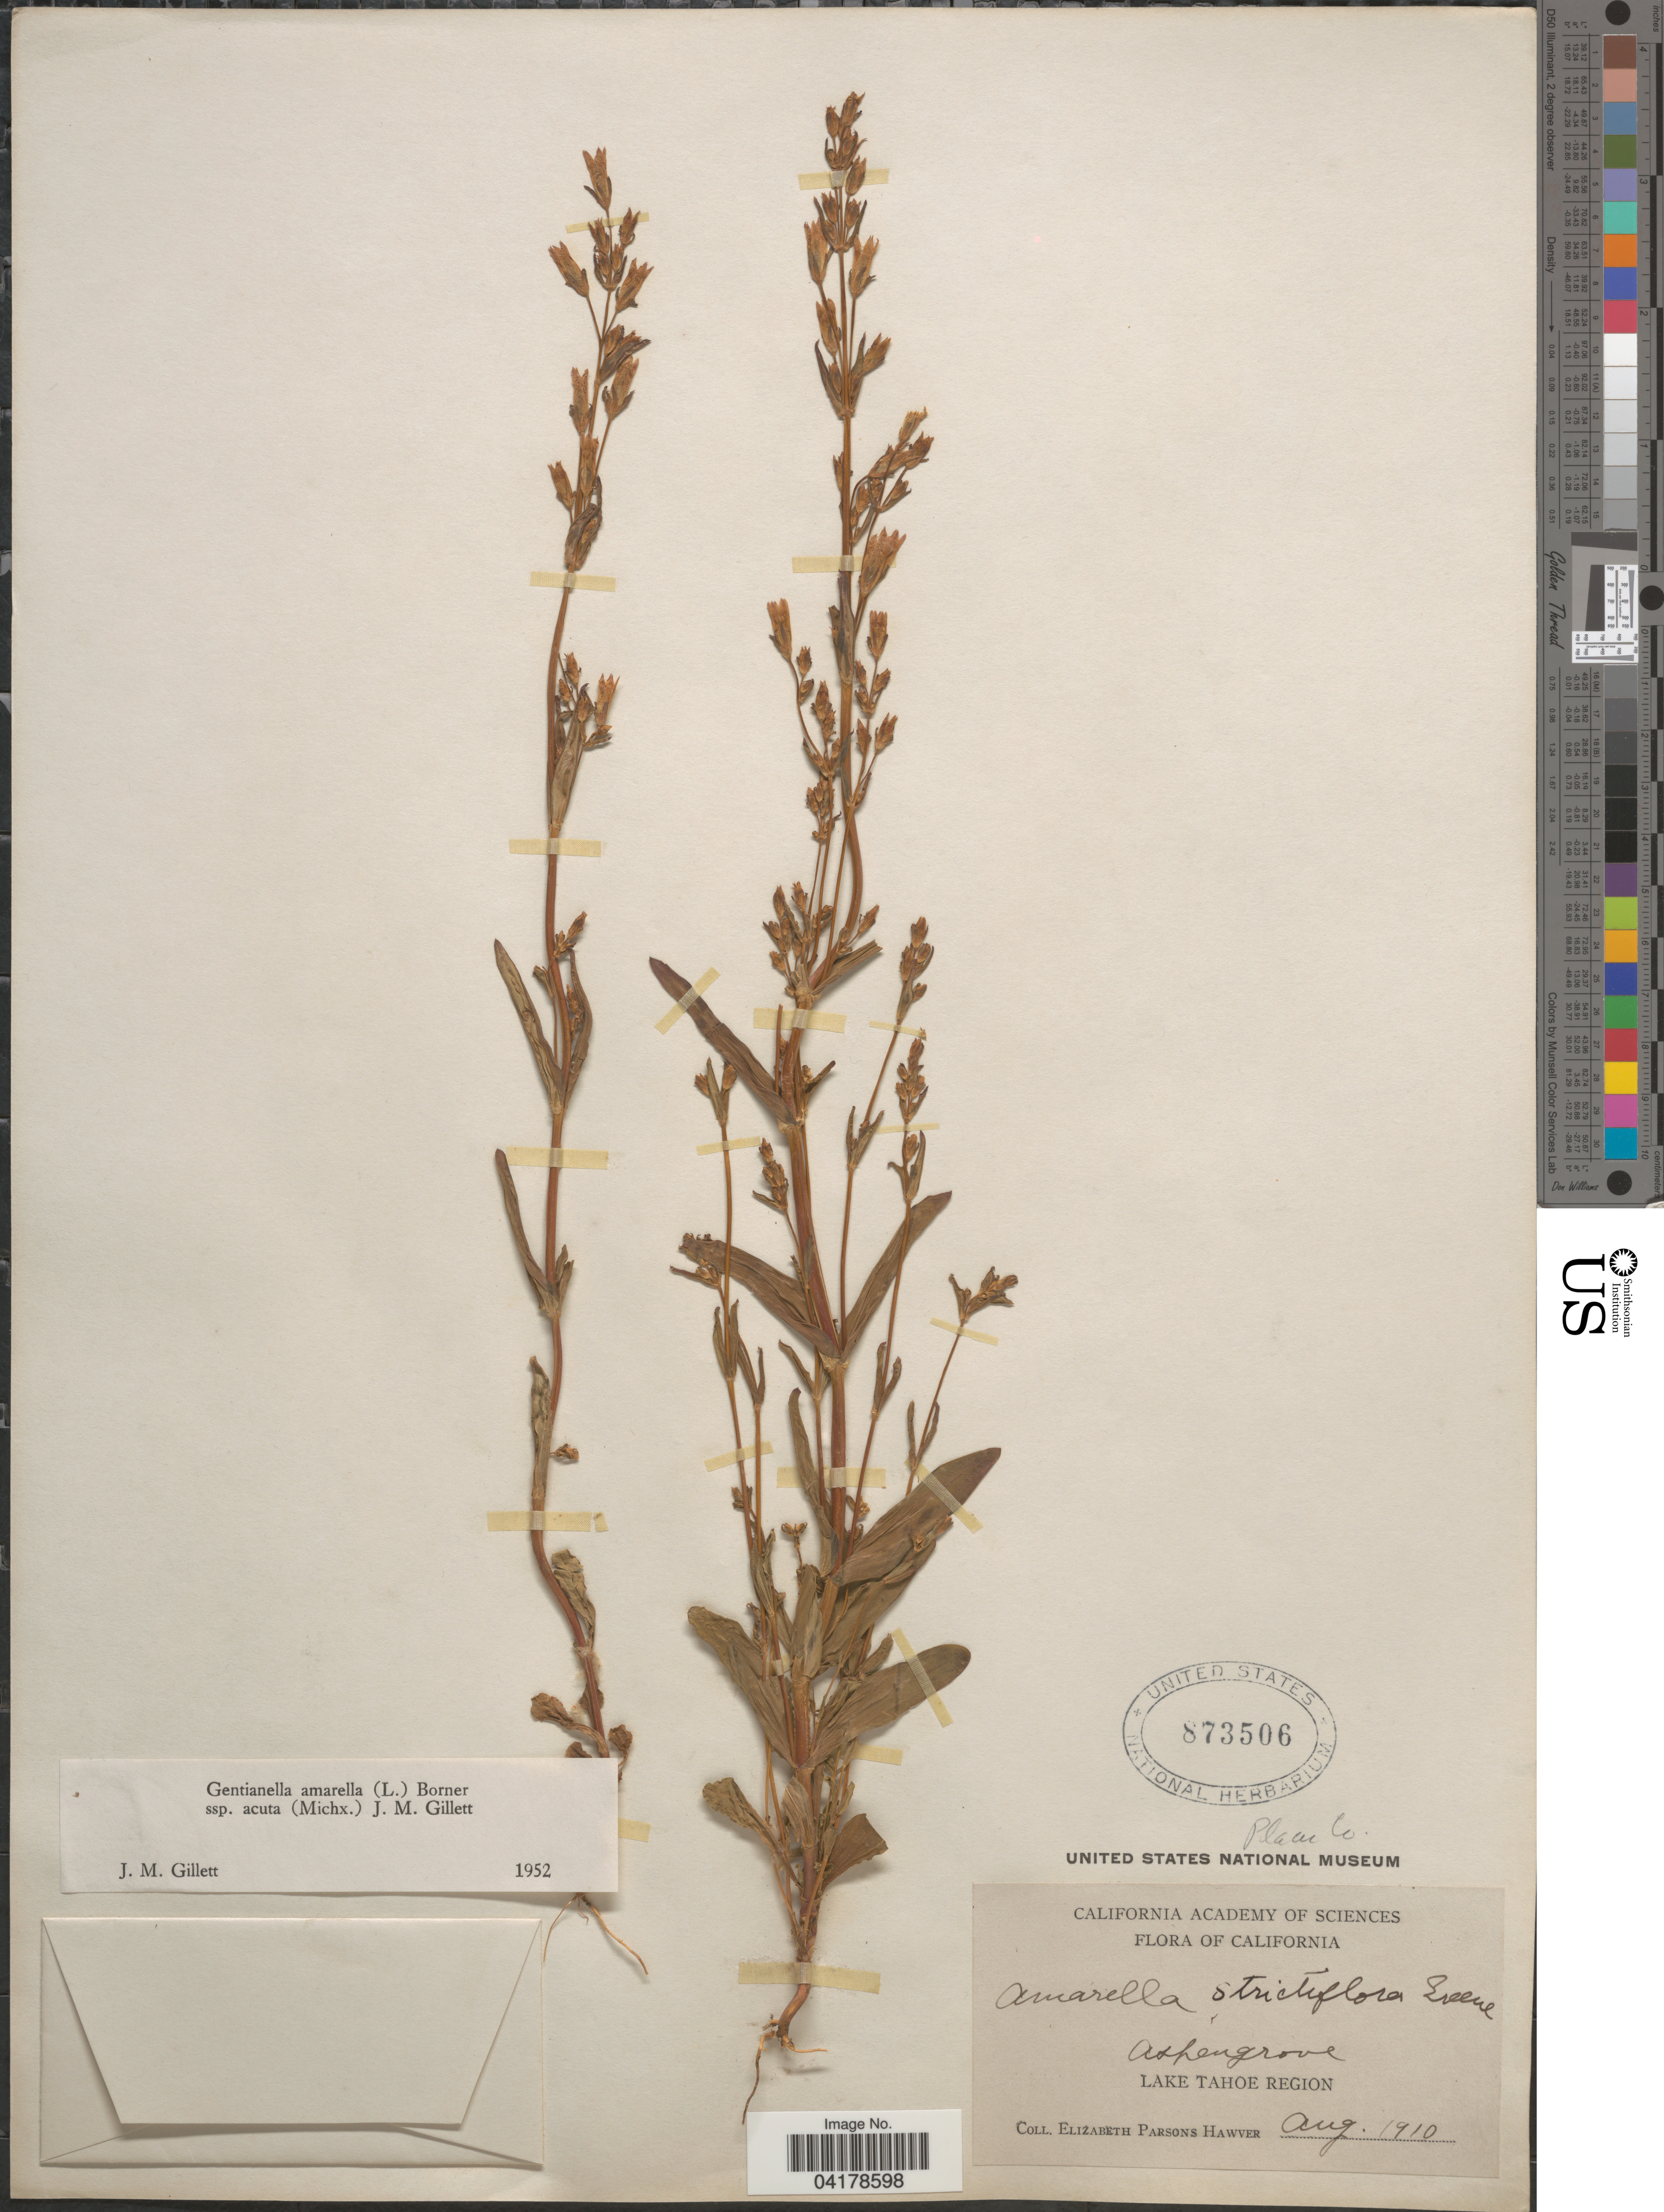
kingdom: Plantae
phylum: Tracheophyta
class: Magnoliopsida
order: Gentianales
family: Gentianaceae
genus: Gentianella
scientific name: Gentianella amarella subsp. acuta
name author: (Michx.) J.M. Gillett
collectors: E. Hawver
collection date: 1910-08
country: United States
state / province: California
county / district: Placer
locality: Placer Co. Aspengrove. Lake Tahoe Region.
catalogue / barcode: US 873506